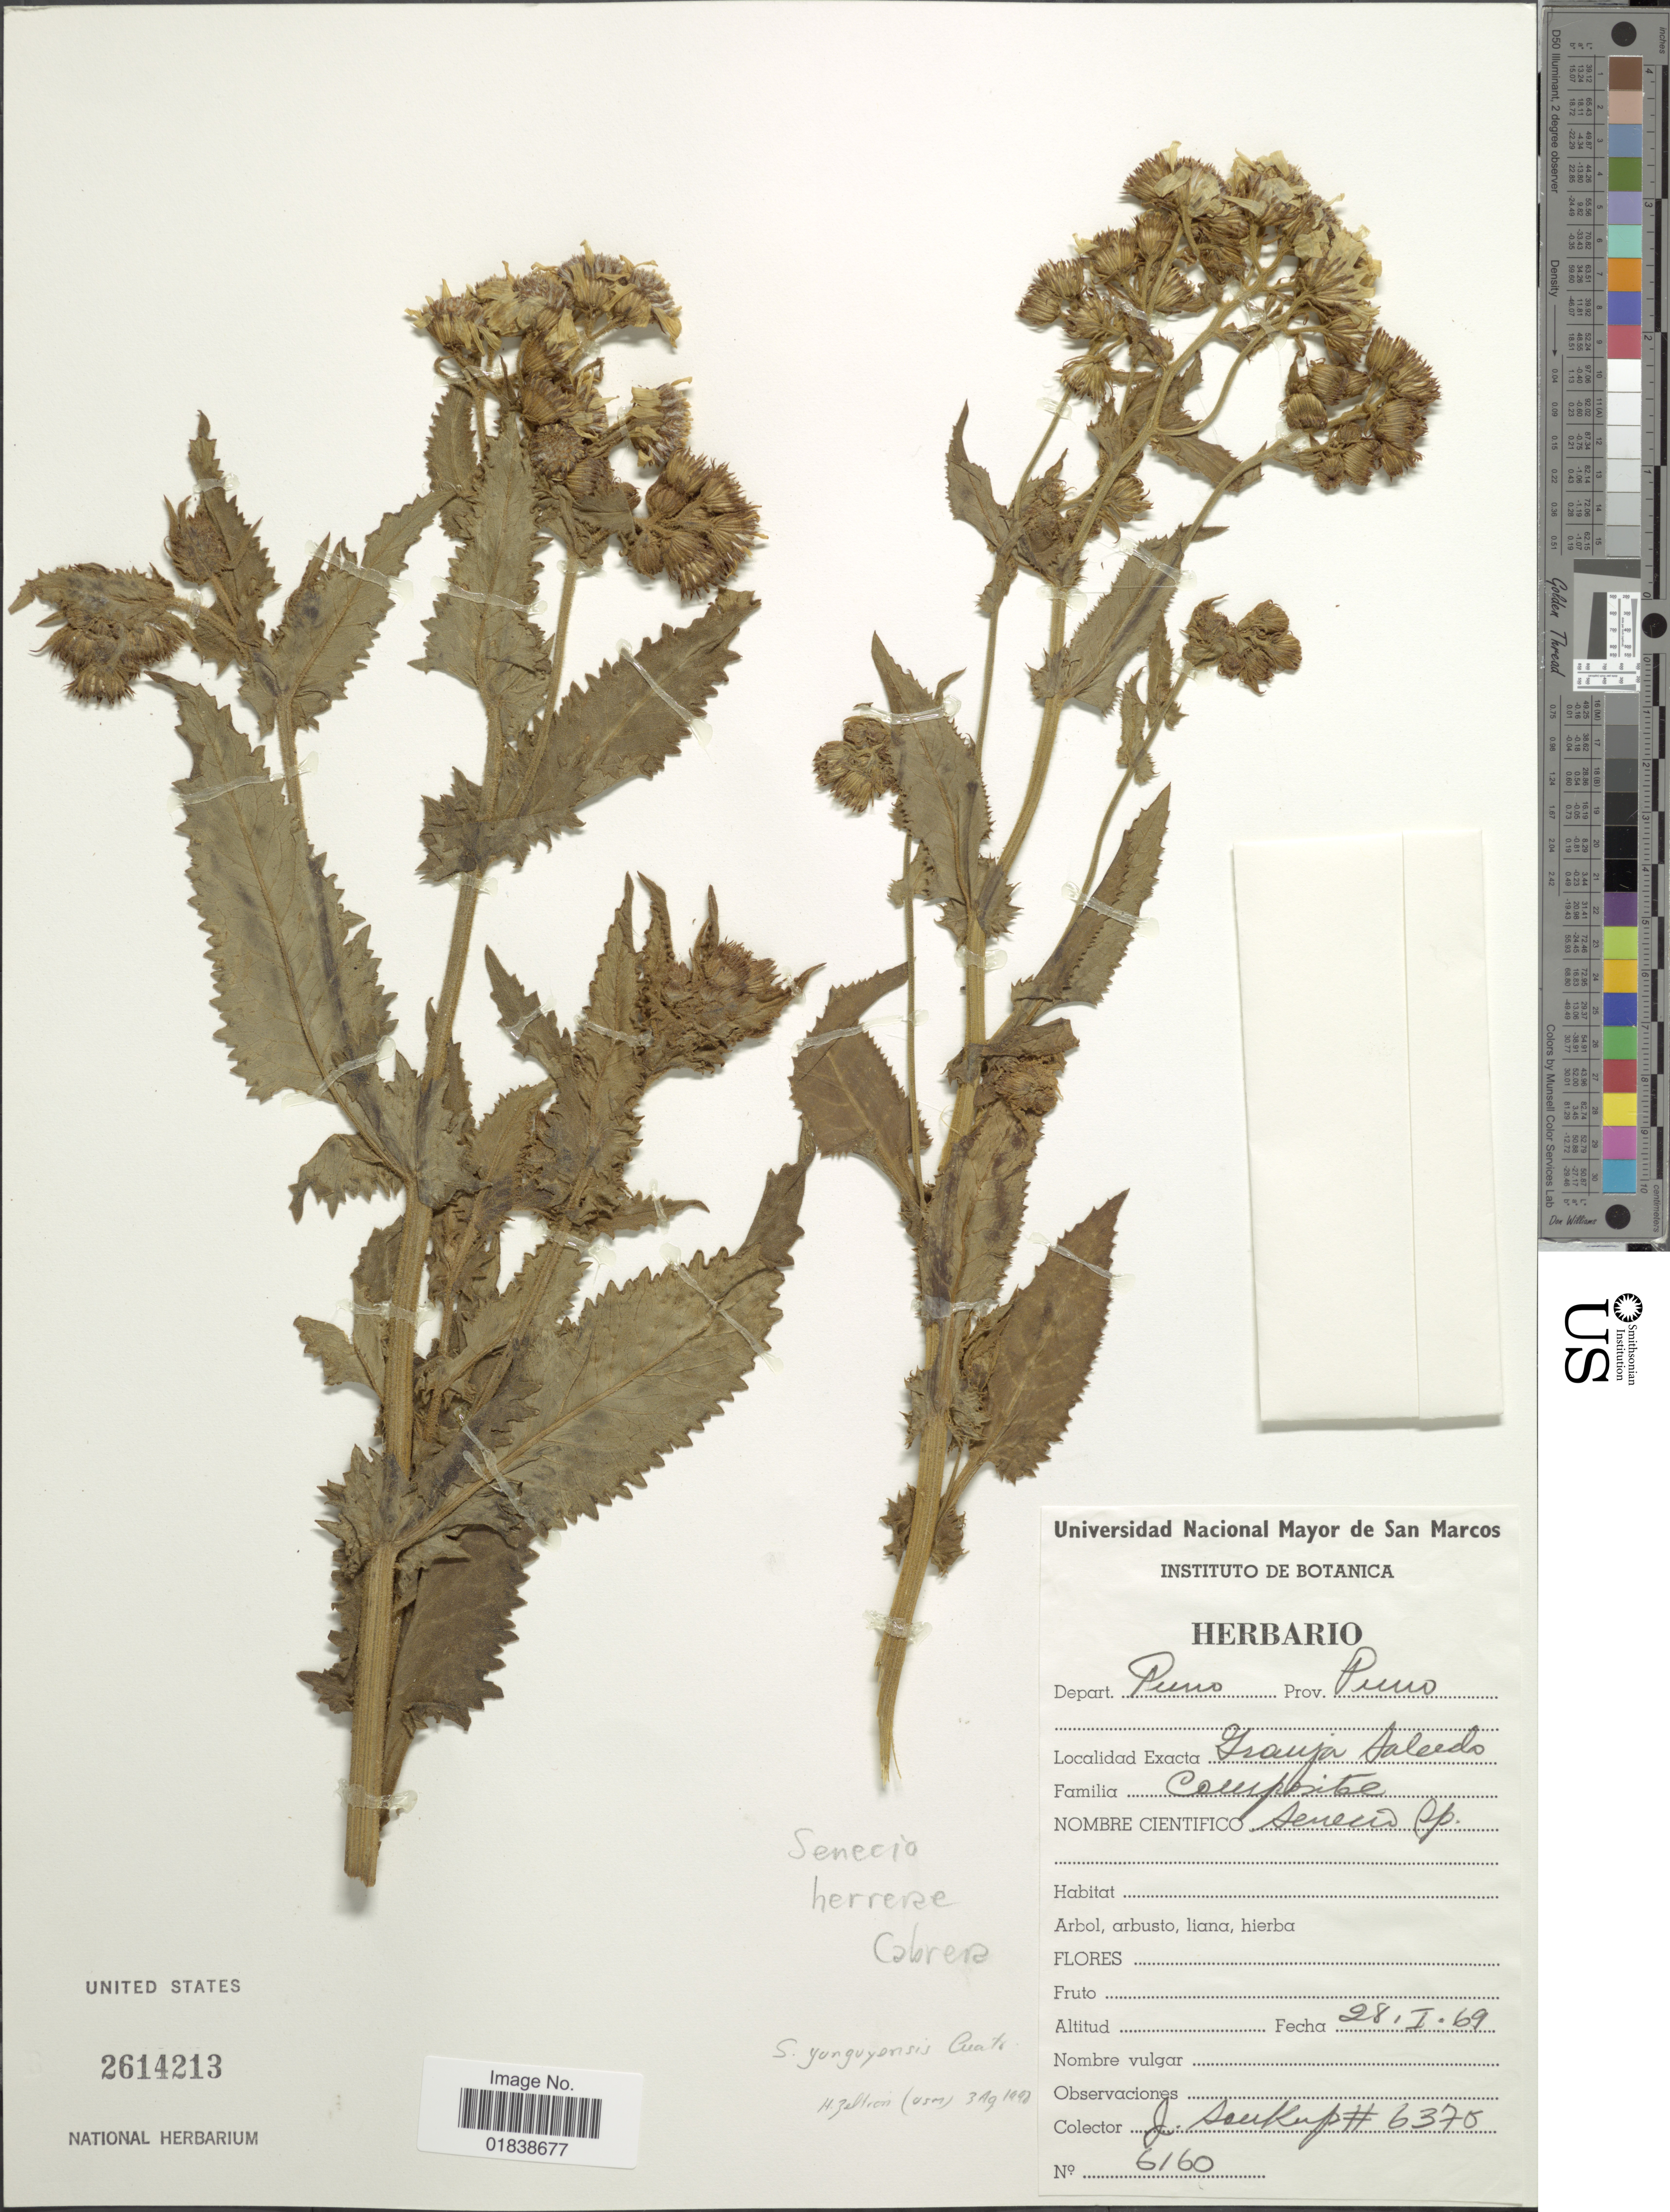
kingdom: Plantae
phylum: Tracheophyta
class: Magnoliopsida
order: Asterales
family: Asteraceae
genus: Senecio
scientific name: Senecio yunguyensis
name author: Cuatrec.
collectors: J. Soukup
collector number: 6375*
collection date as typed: Transcribed d/m/y: 28/1/69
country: Peru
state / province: Puno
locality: Granja Salcedo, Prov. Puno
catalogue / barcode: US 2614213